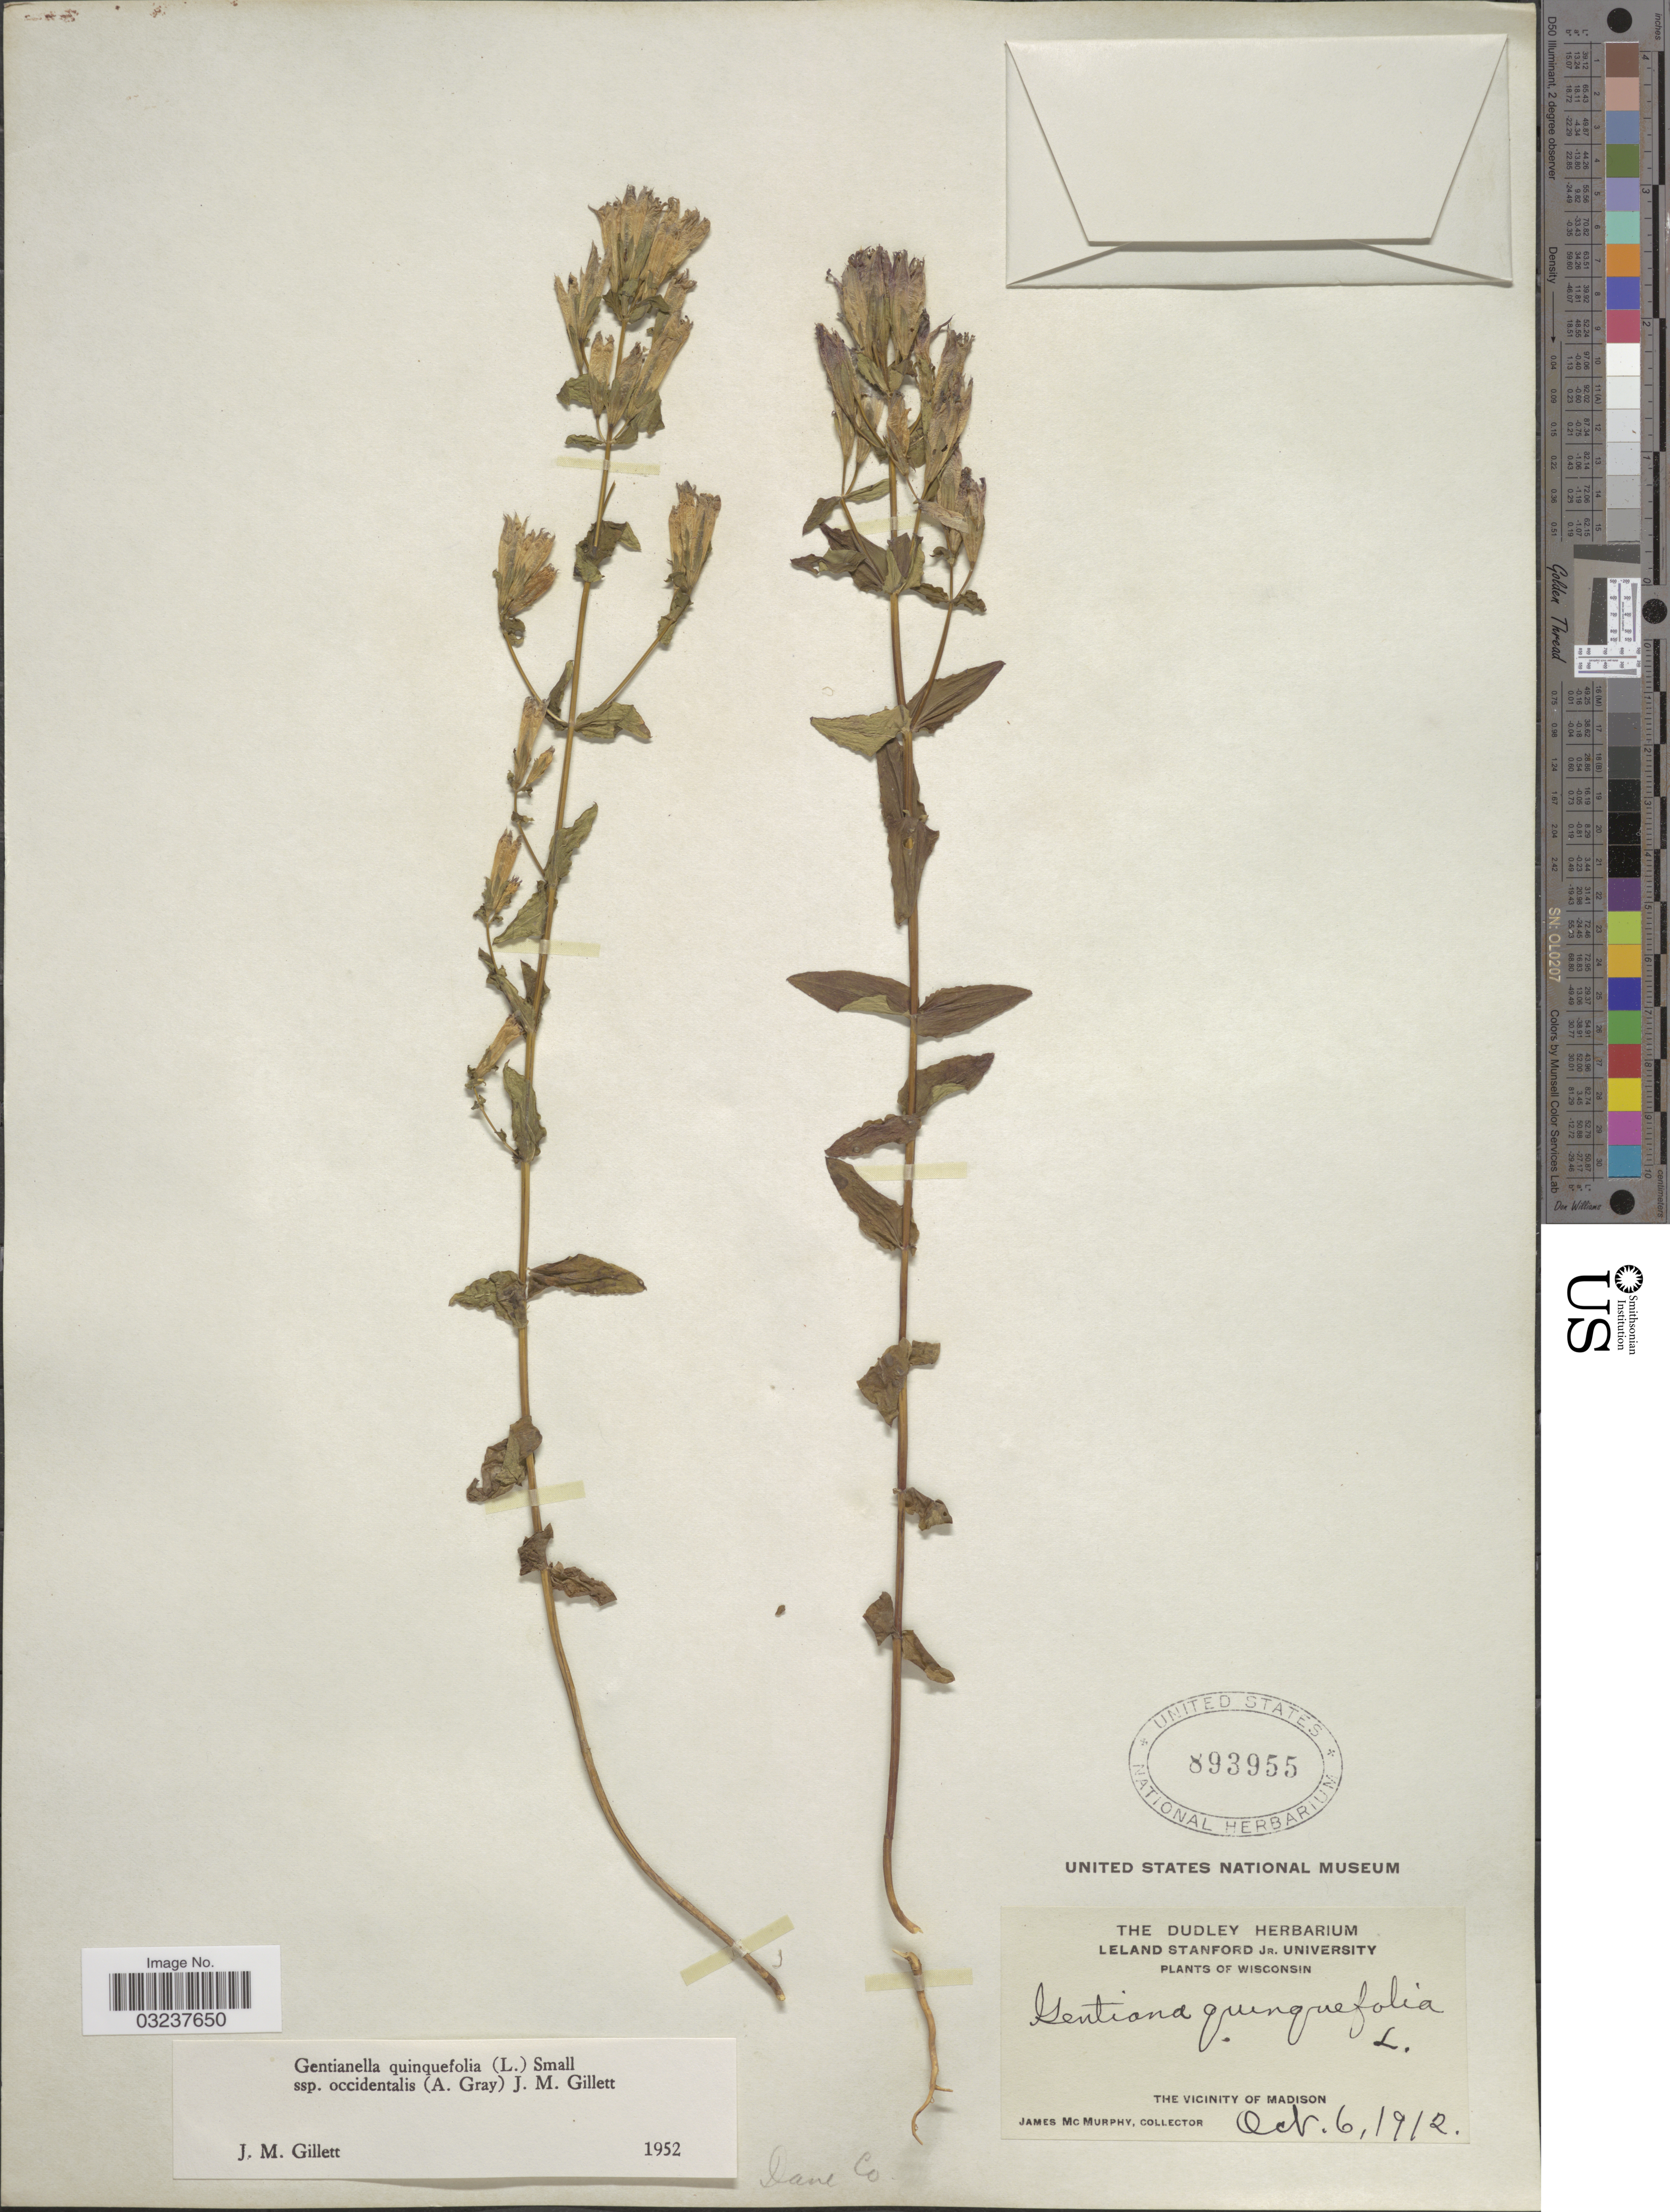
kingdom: Plantae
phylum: Tracheophyta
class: Magnoliopsida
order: Gentianales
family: Gentianaceae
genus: Gentianella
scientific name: Gentianella quinquefolia subsp. occidentalis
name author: (A. Gray) J.M. Gillett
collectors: J. McMurphy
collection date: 1912-10-06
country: United States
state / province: Wisconsin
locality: The Vicinity of Madison, Dane Co.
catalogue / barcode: US 893955